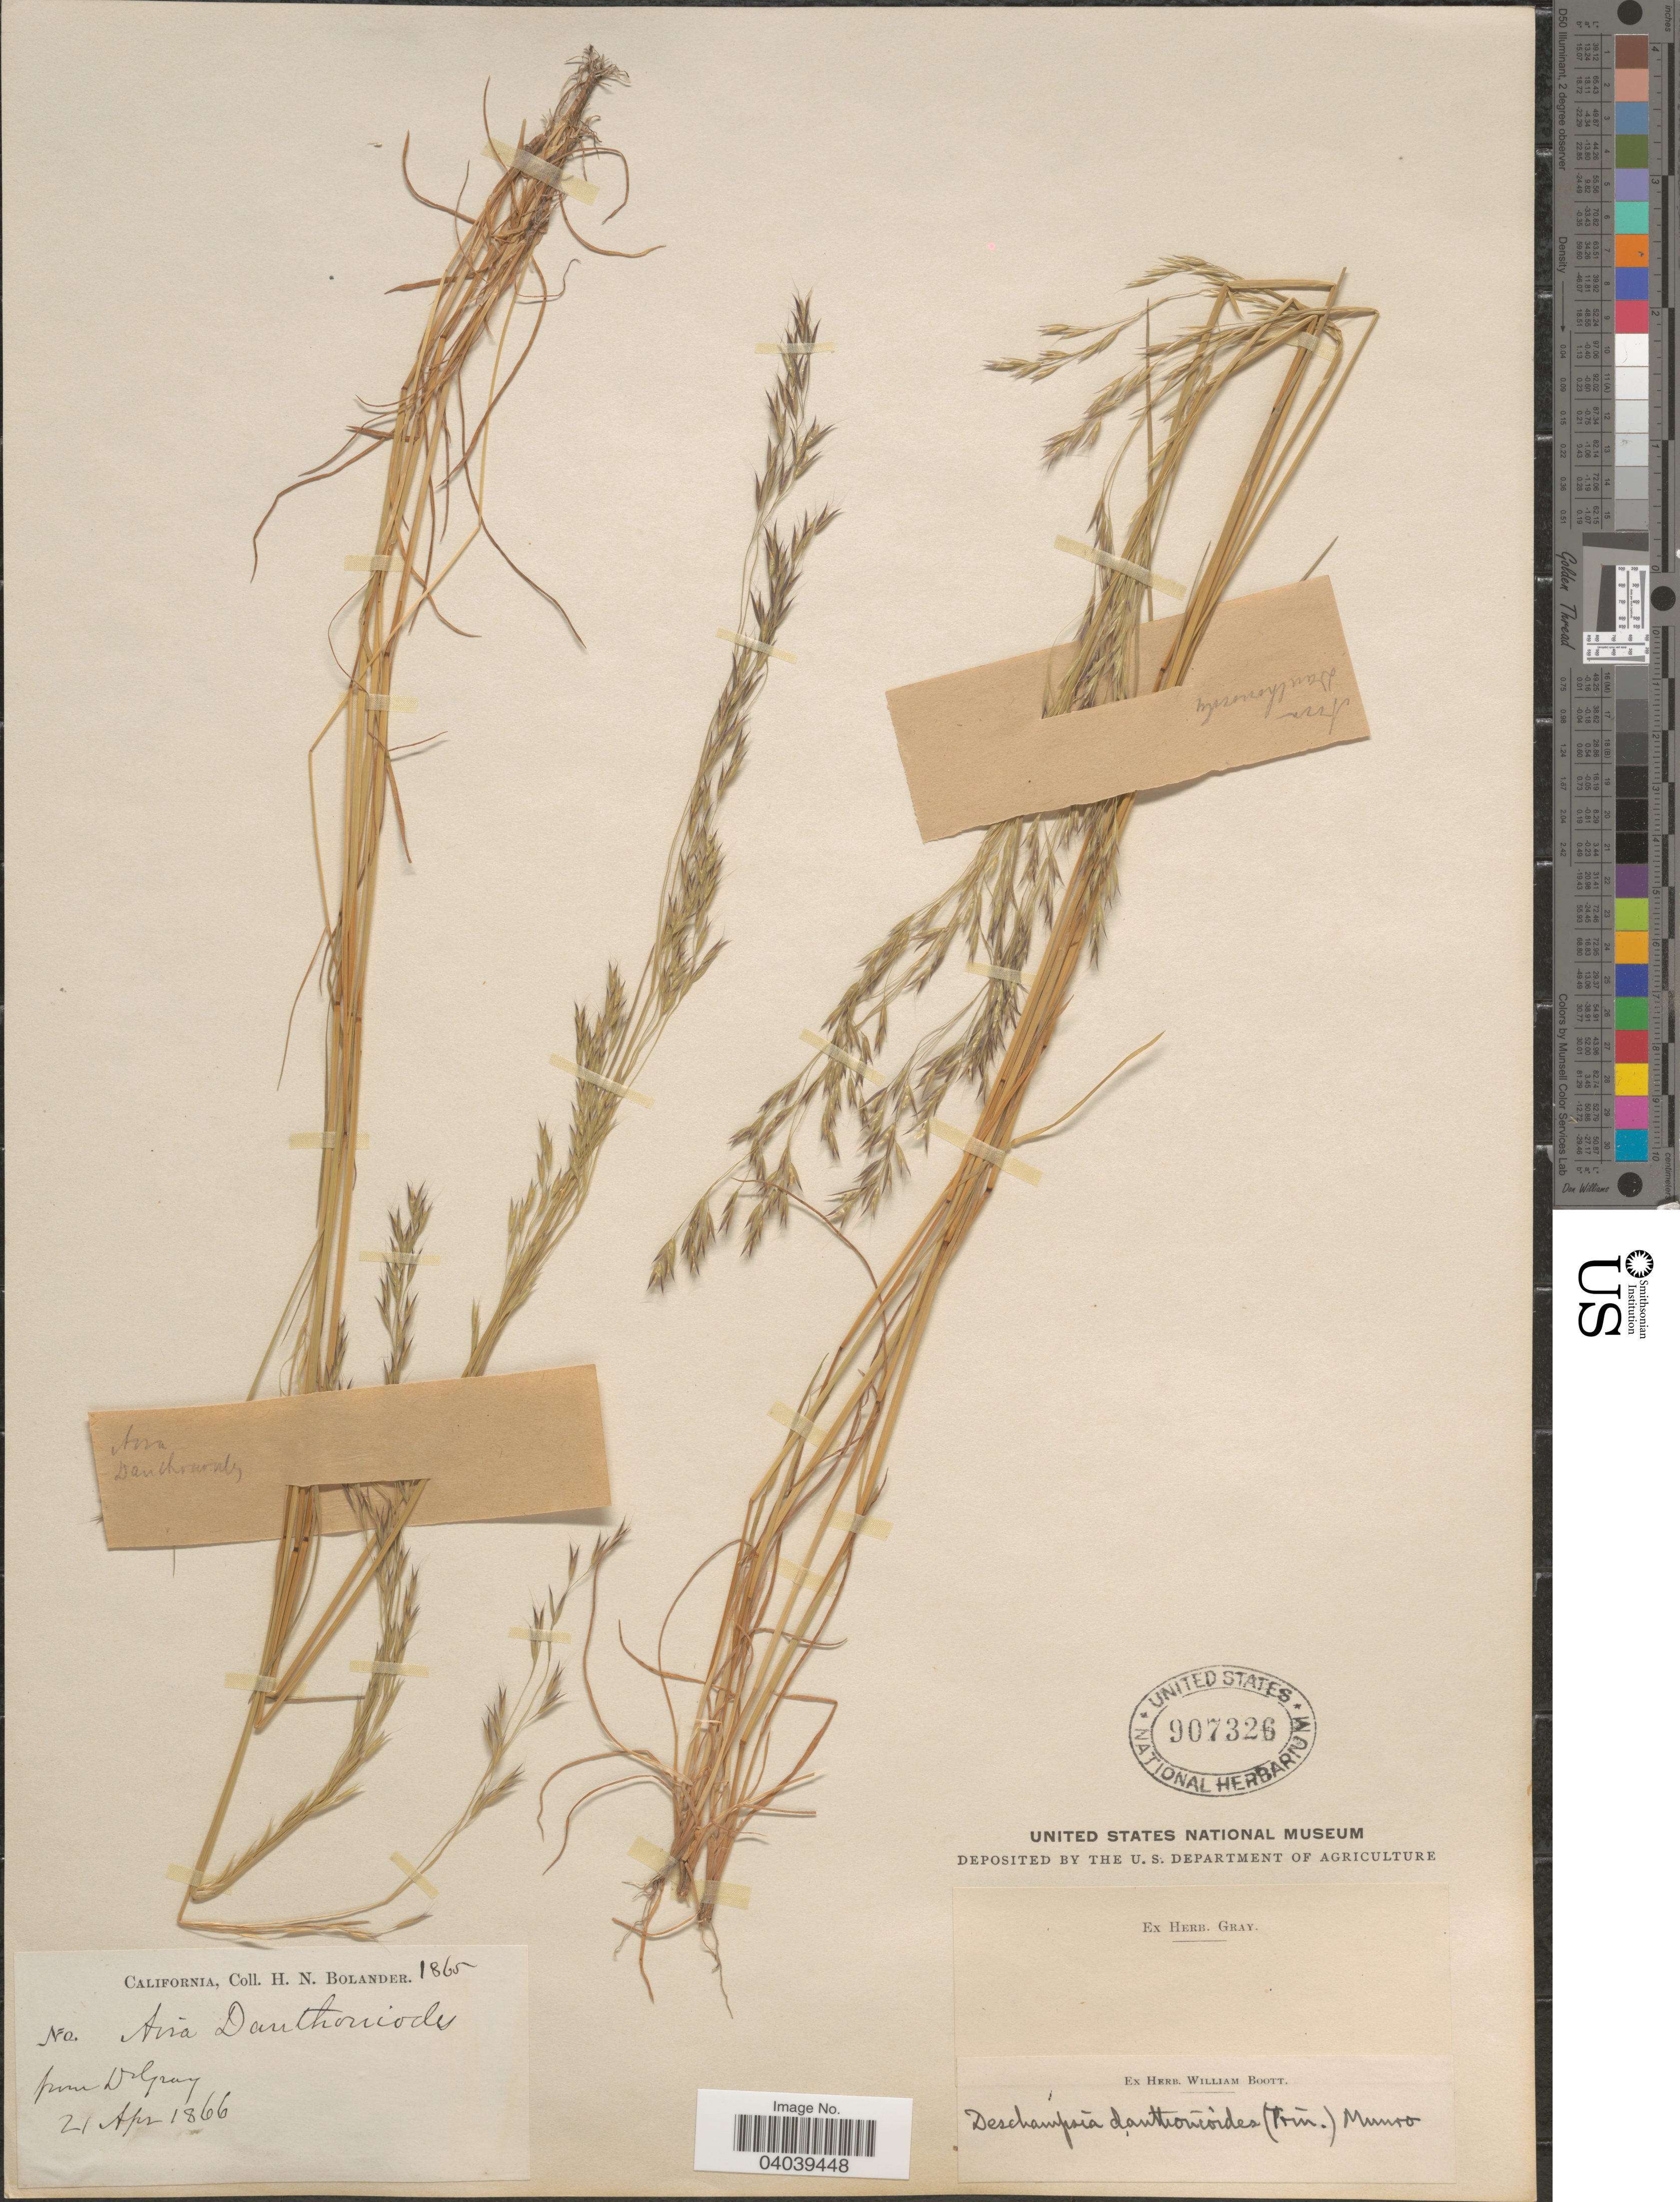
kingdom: Plantae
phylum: Tracheophyta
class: Liliopsida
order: Poales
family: Poaceae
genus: Deschampsia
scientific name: Deschampsia danthonioides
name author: (Trin.) Munro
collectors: H. Bolander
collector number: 1865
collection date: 1866-04-21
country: United States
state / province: California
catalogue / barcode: US 907326